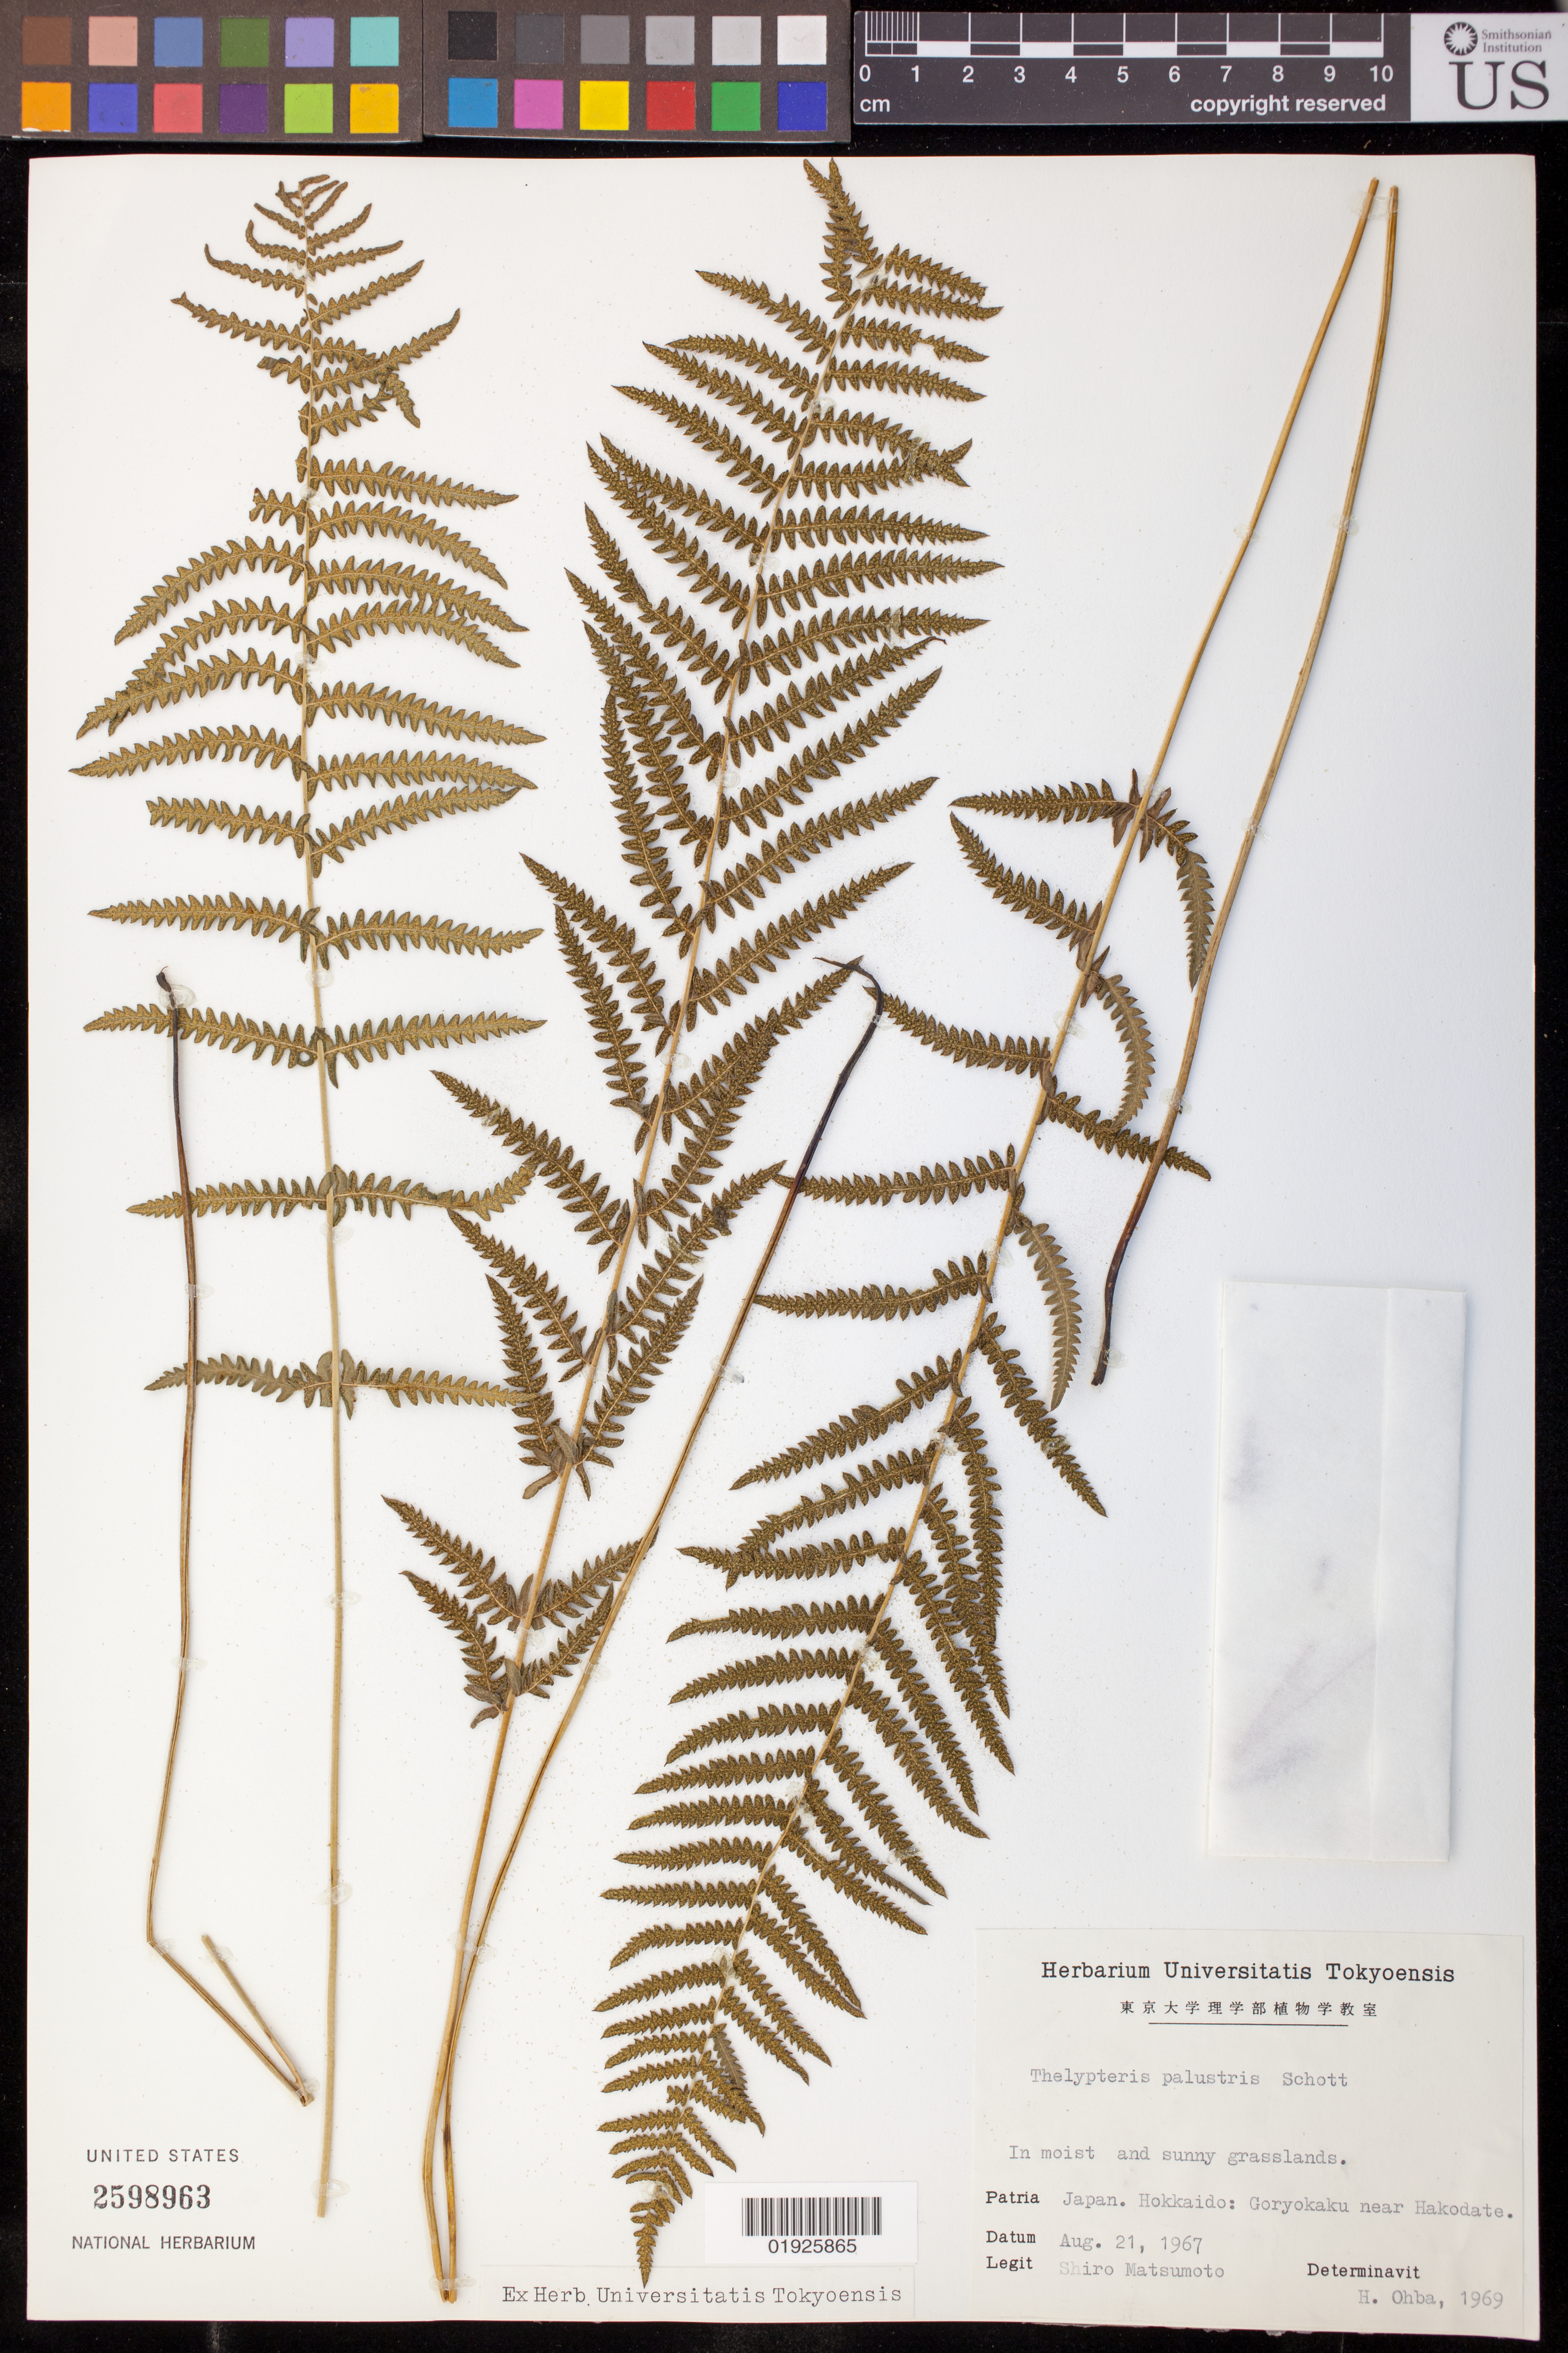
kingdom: Plantae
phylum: Tracheophyta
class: Polypodiopsida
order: Polypodiales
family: Thelypteridaceae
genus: Thelypteris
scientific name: Thelypteris palustris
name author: (Salisb.) Schott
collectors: S. Matsumoto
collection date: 1967-08-21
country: Japan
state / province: Hokkaido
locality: Goryokaku near Hakodate.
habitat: In moist and sunny grasslands.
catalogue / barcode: US 2598963